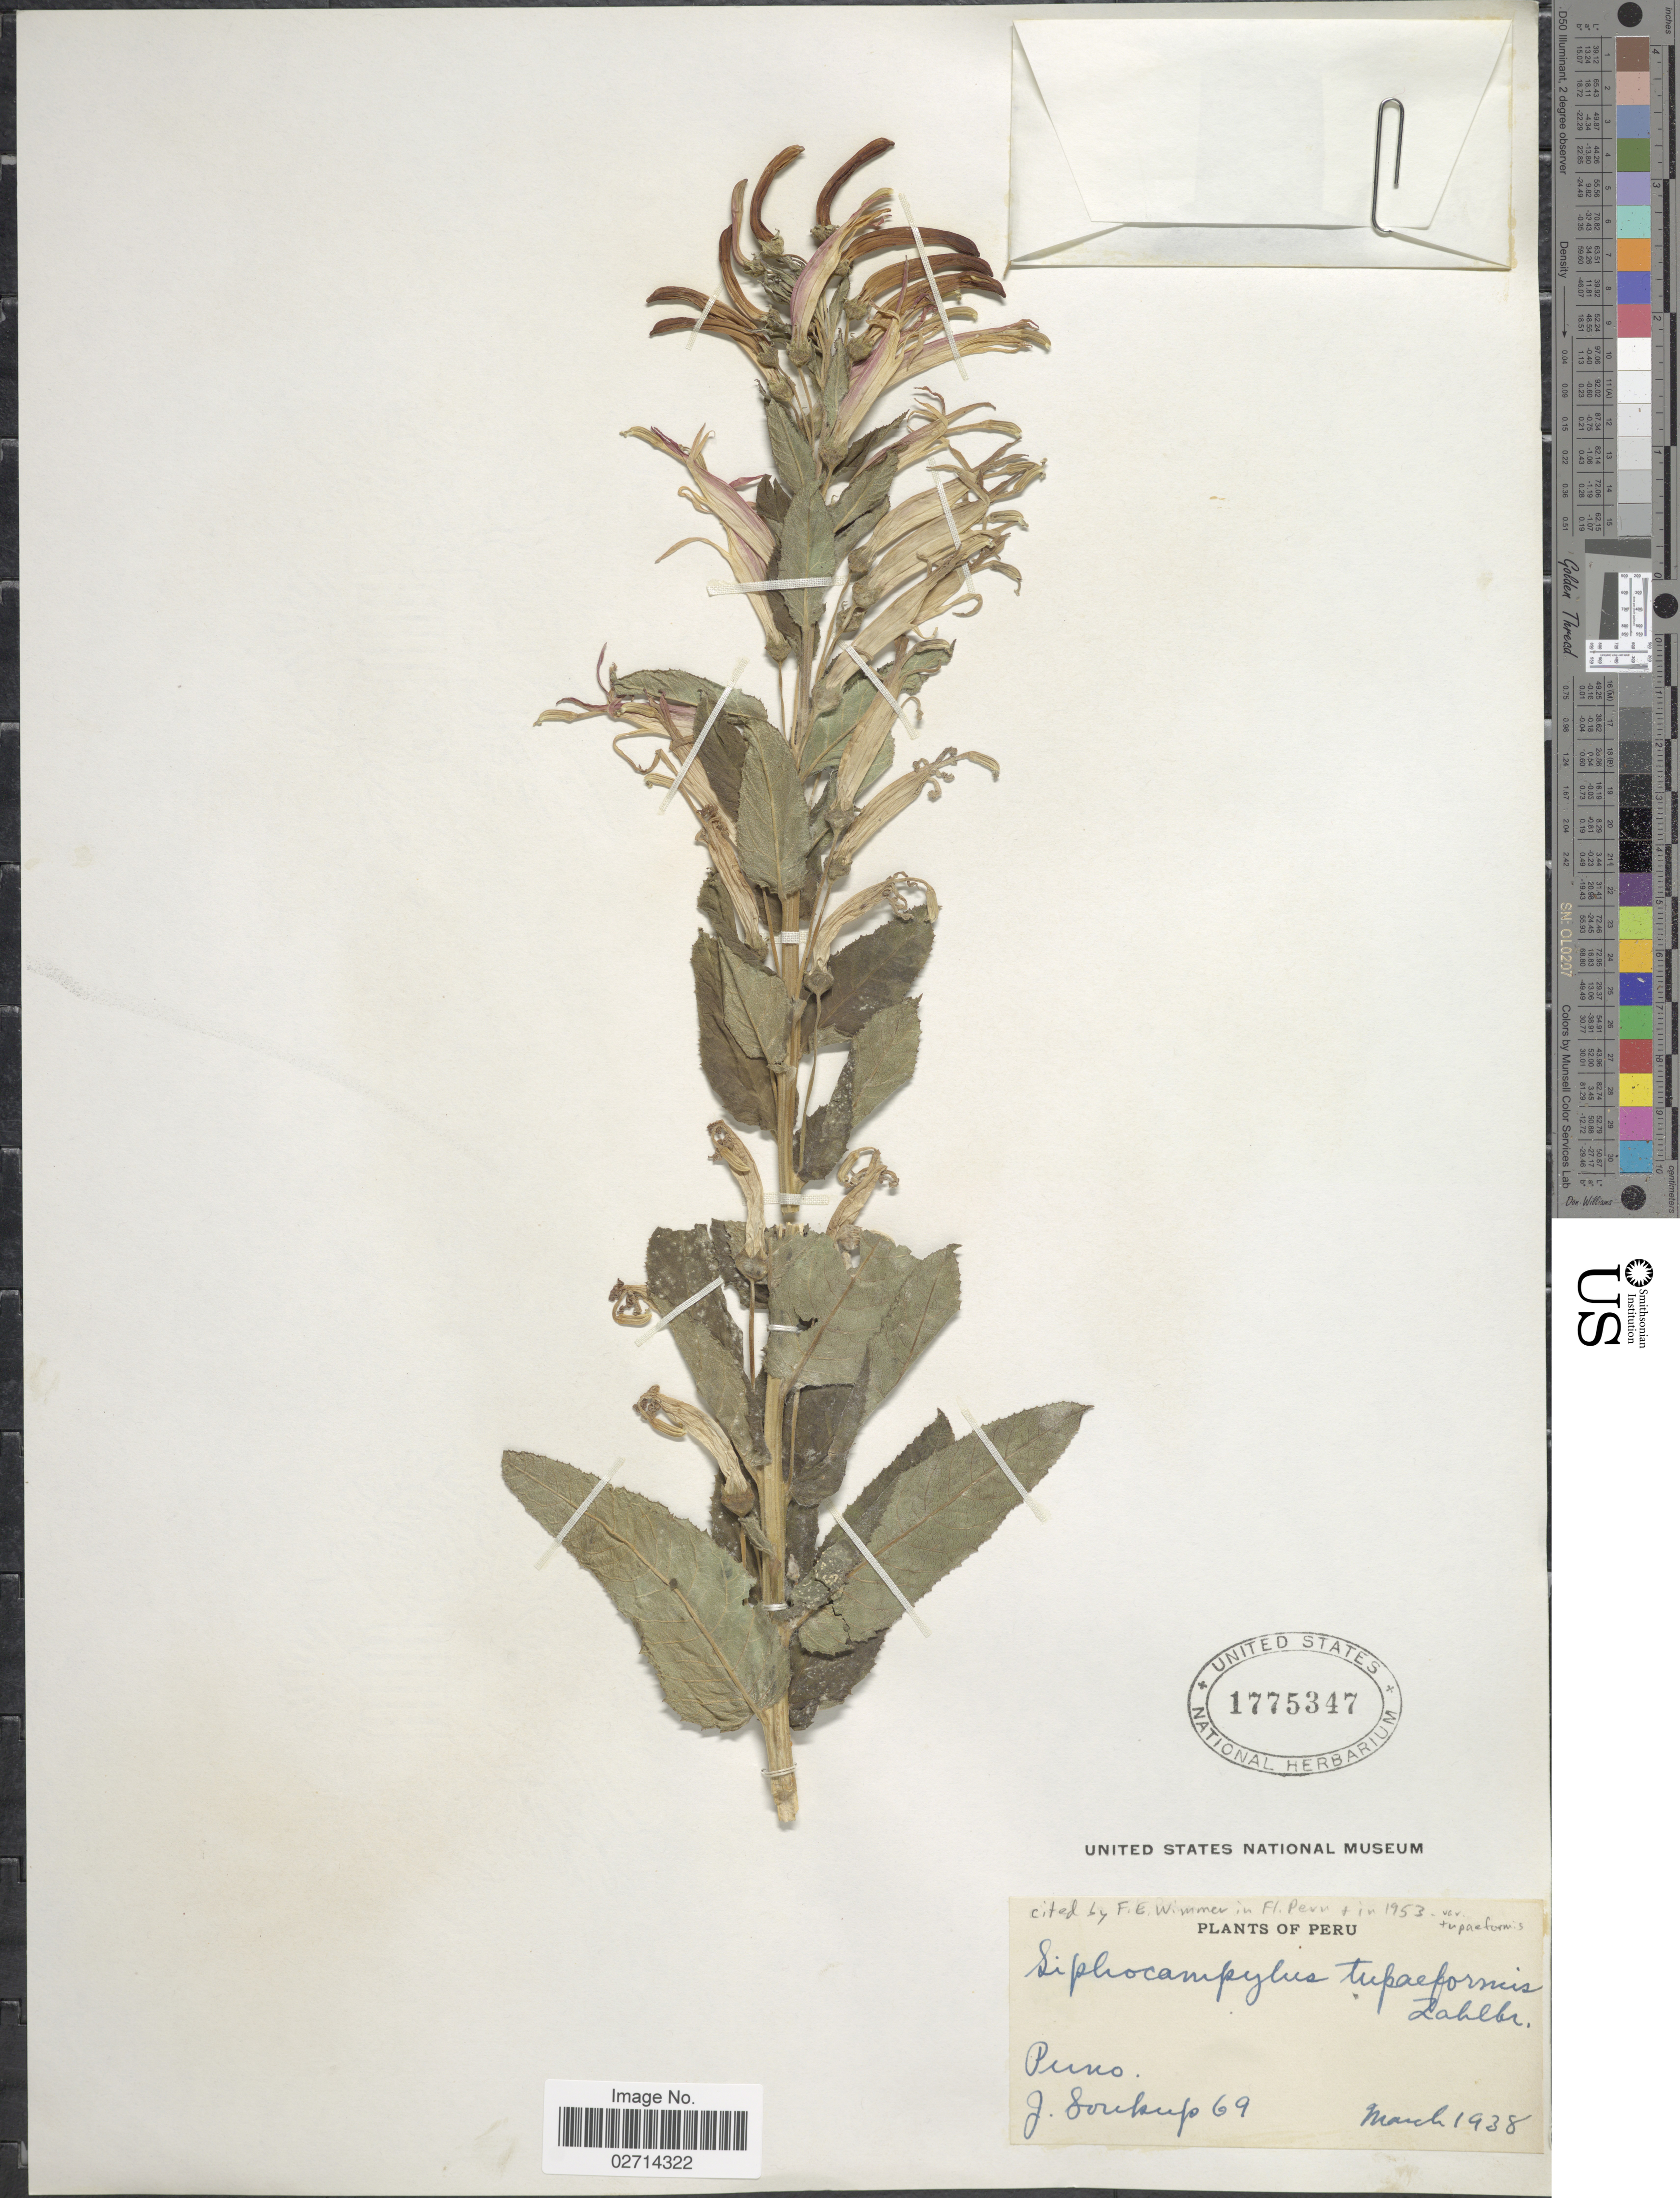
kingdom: Plantae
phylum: Tracheophyta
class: Magnoliopsida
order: Asterales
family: Campanulaceae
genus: Siphocampylus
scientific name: Siphocampylus tupaeformis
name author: Zahlbr.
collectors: J. J. Soukup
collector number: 69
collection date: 1938-03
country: Peru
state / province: Puno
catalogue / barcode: US 1775347